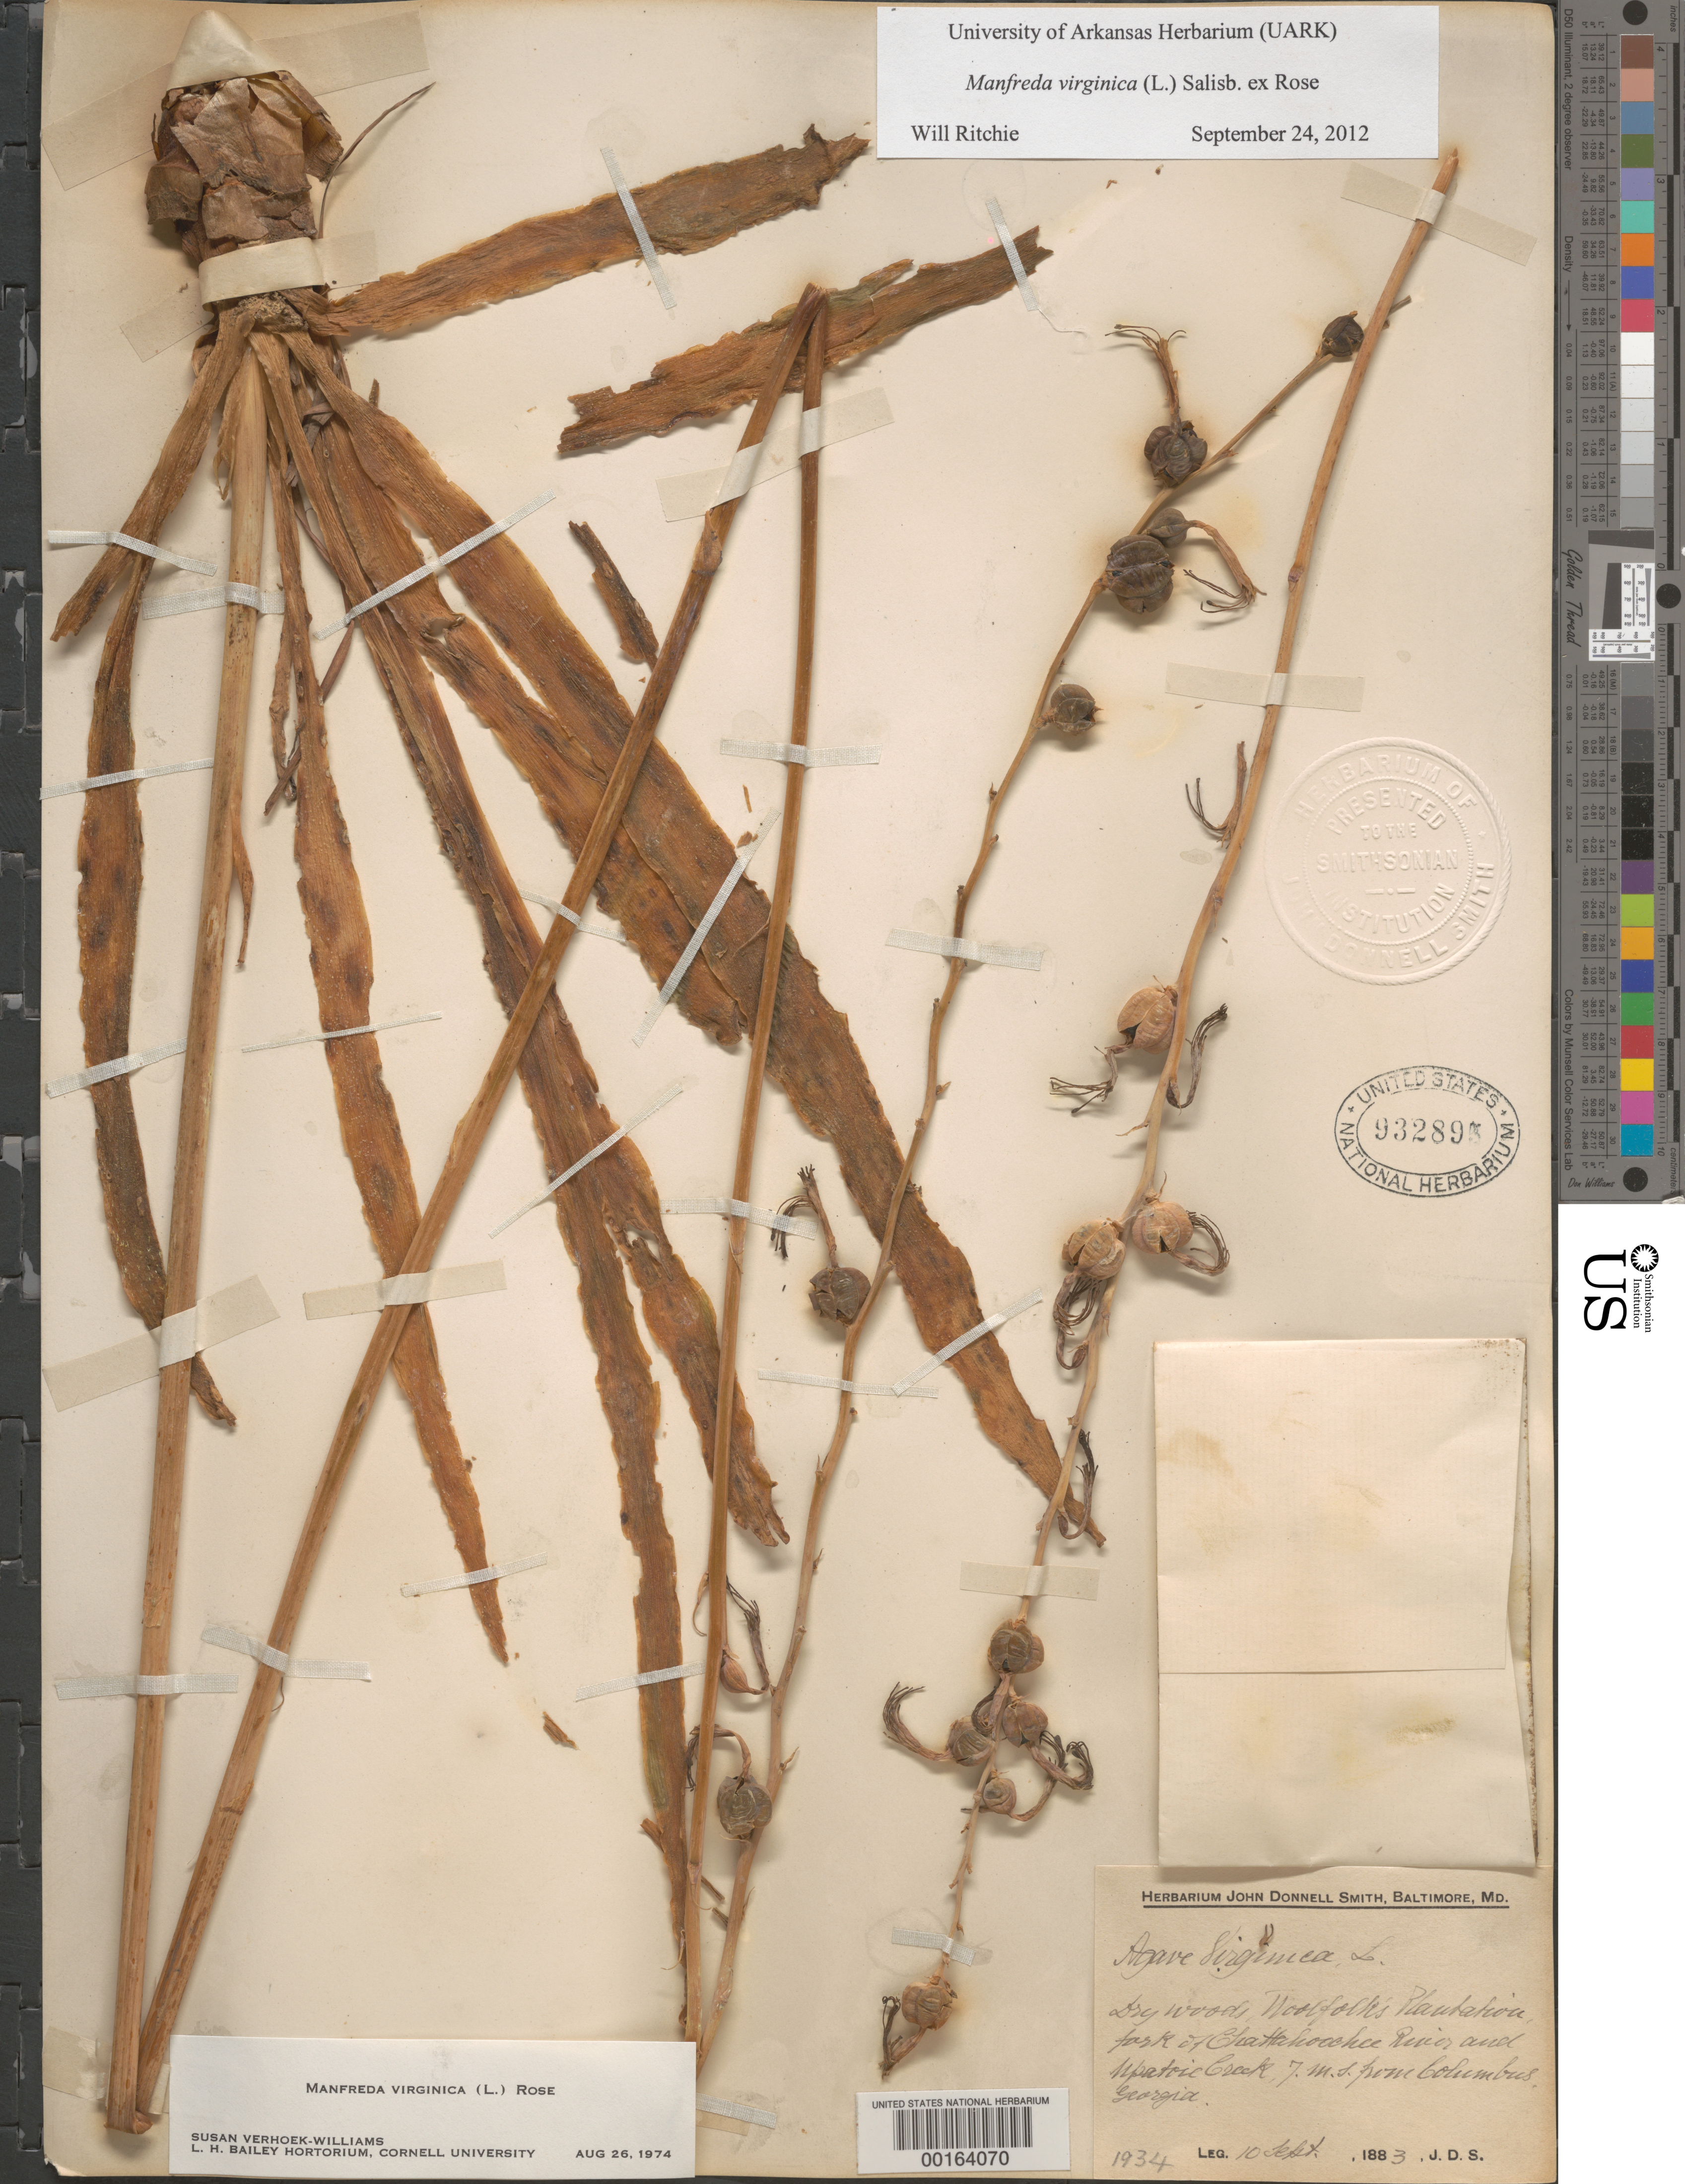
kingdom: Plantae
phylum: Tracheophyta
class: Liliopsida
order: Asparagales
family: Asparagaceae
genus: Manfreda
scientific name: Manfreda virginica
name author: (L.) Salisb. ex Rose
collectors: J. Donnell Smith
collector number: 1934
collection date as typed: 10 Sep 1883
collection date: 1883-09-10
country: United States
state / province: Georgia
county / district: Muscogee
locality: Woodfolk's Plantation, fork of Chattahoochee River and Upatoic Creek, 7 mi from Columbus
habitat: Dry woods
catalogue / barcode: US 932895